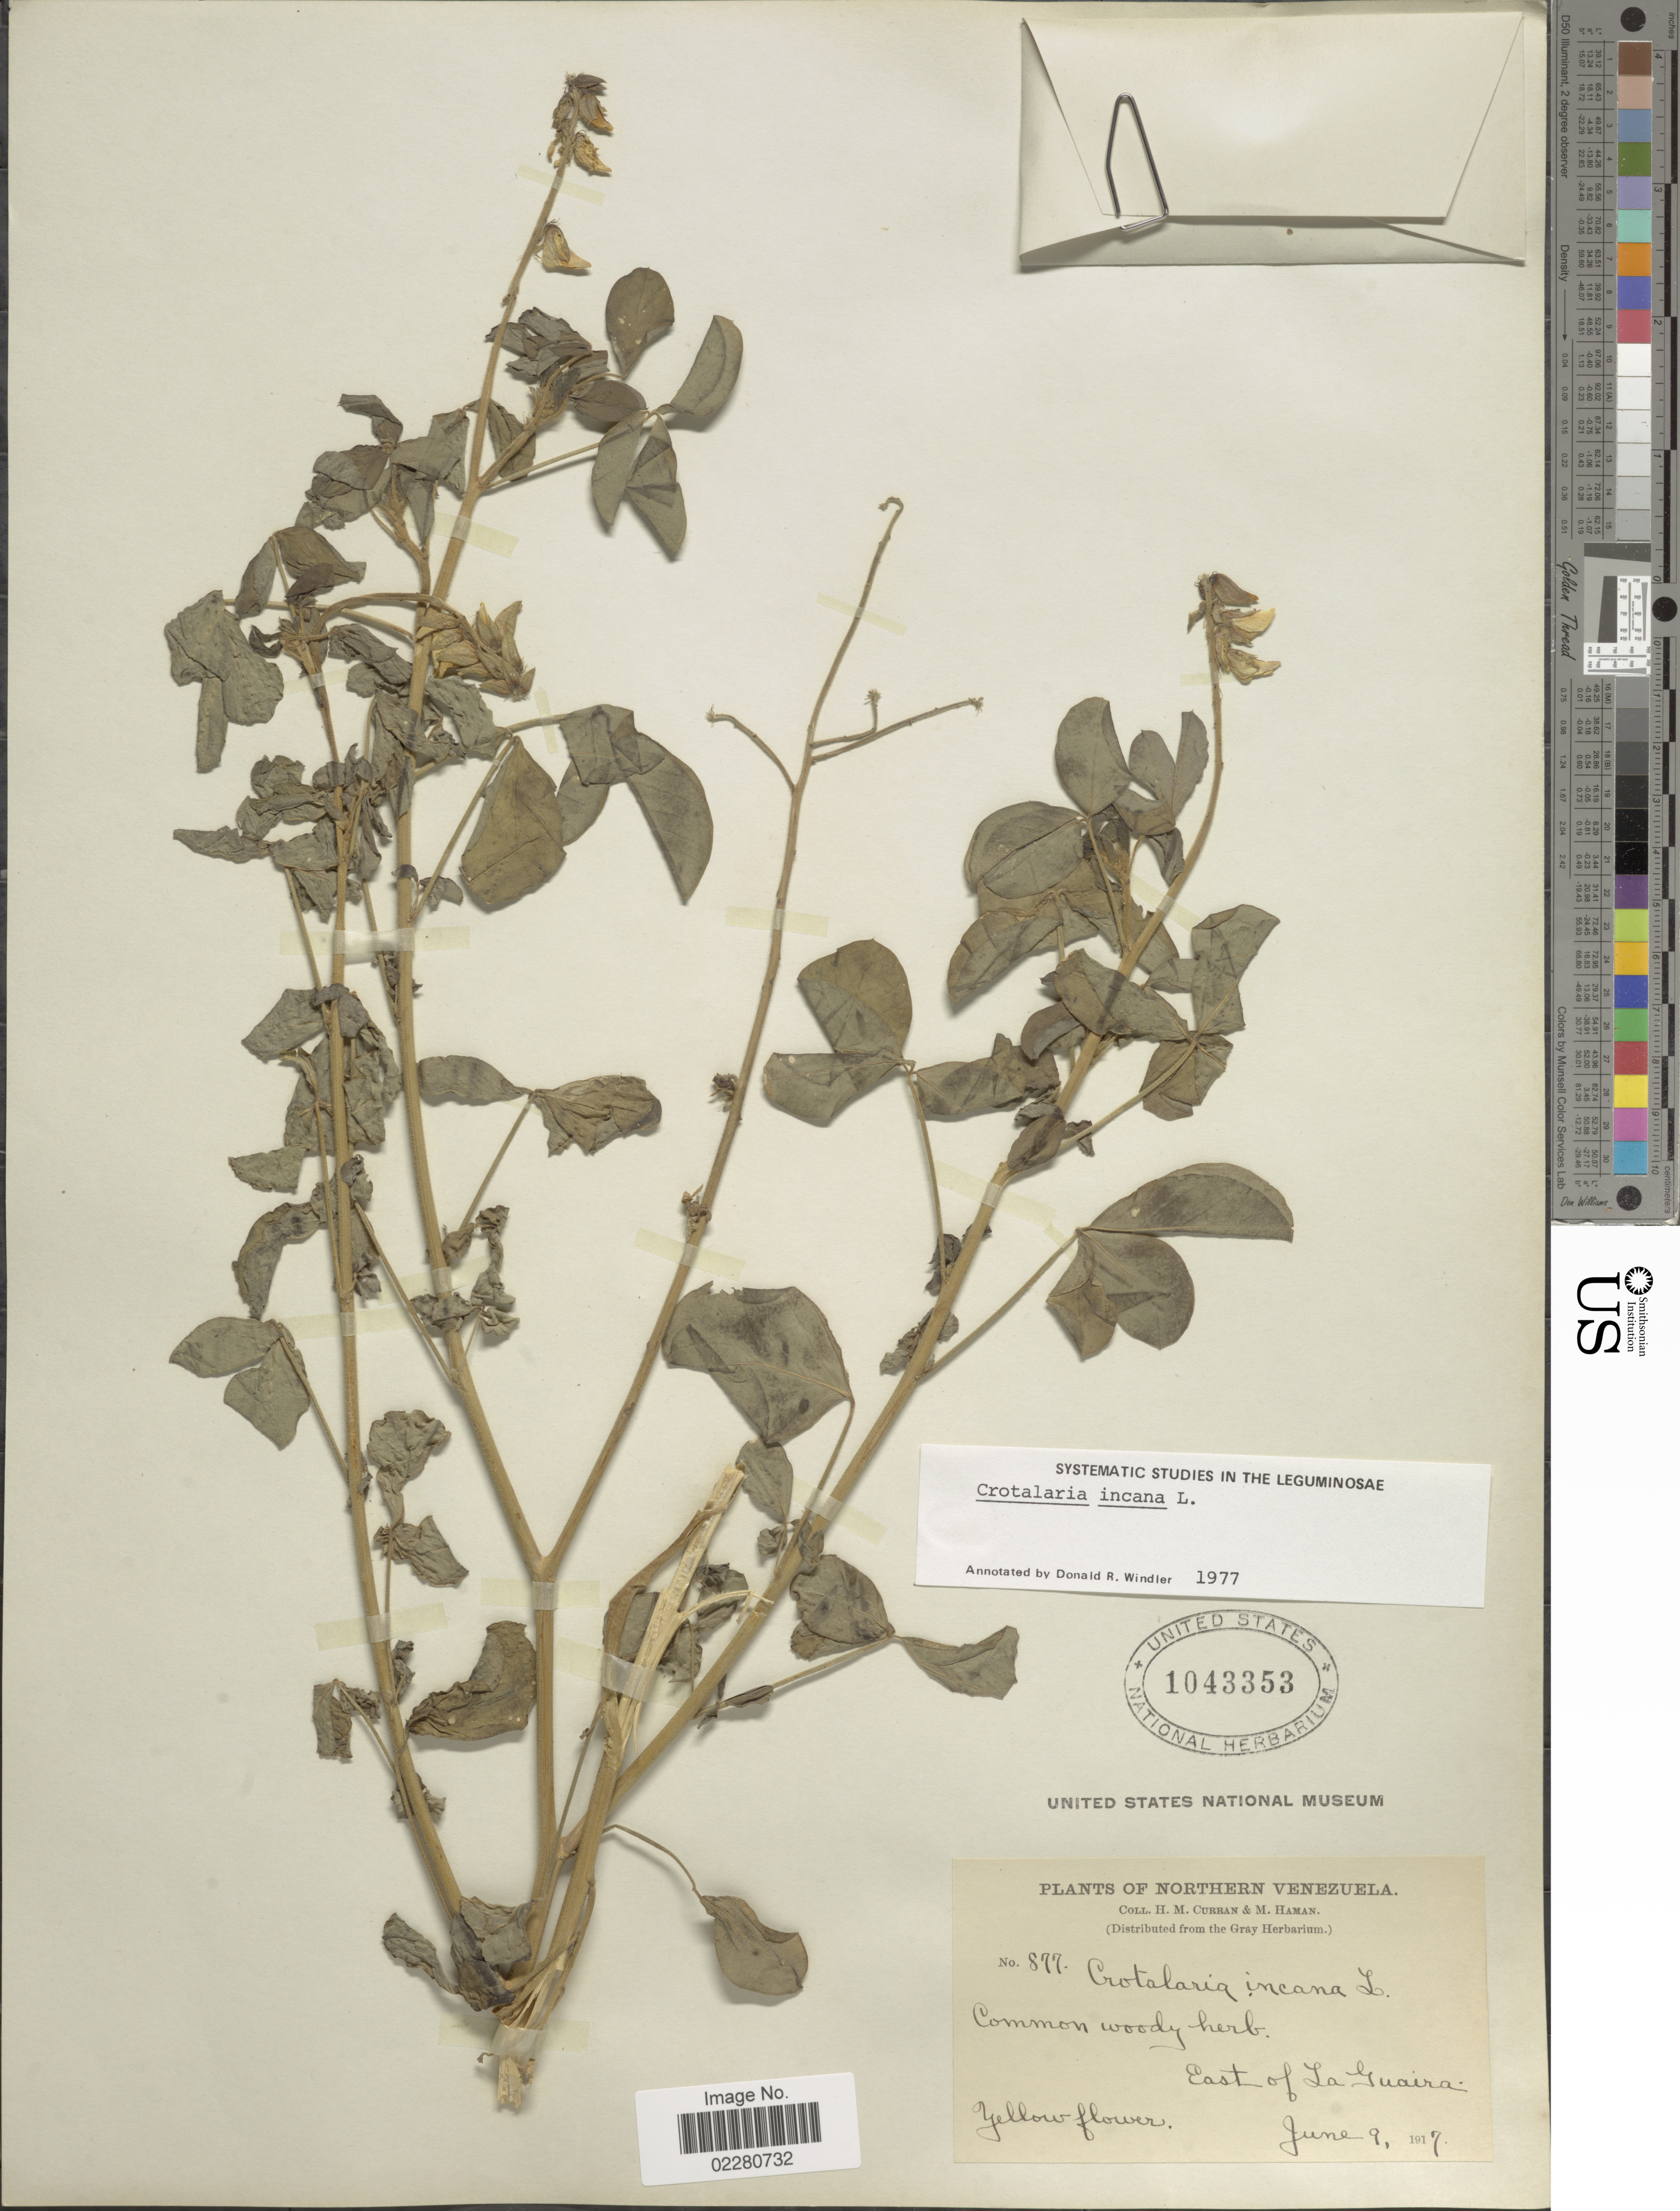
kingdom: Plantae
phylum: Tracheophyta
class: Magnoliopsida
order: Fabales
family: Fabaceae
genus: Crotalaria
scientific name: Crotalaria incana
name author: L.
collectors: H. M. Curran & M. Haman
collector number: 877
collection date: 1917-06-09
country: Venezuela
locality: Northern Venezuela. East of La Guaira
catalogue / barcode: US 1043353